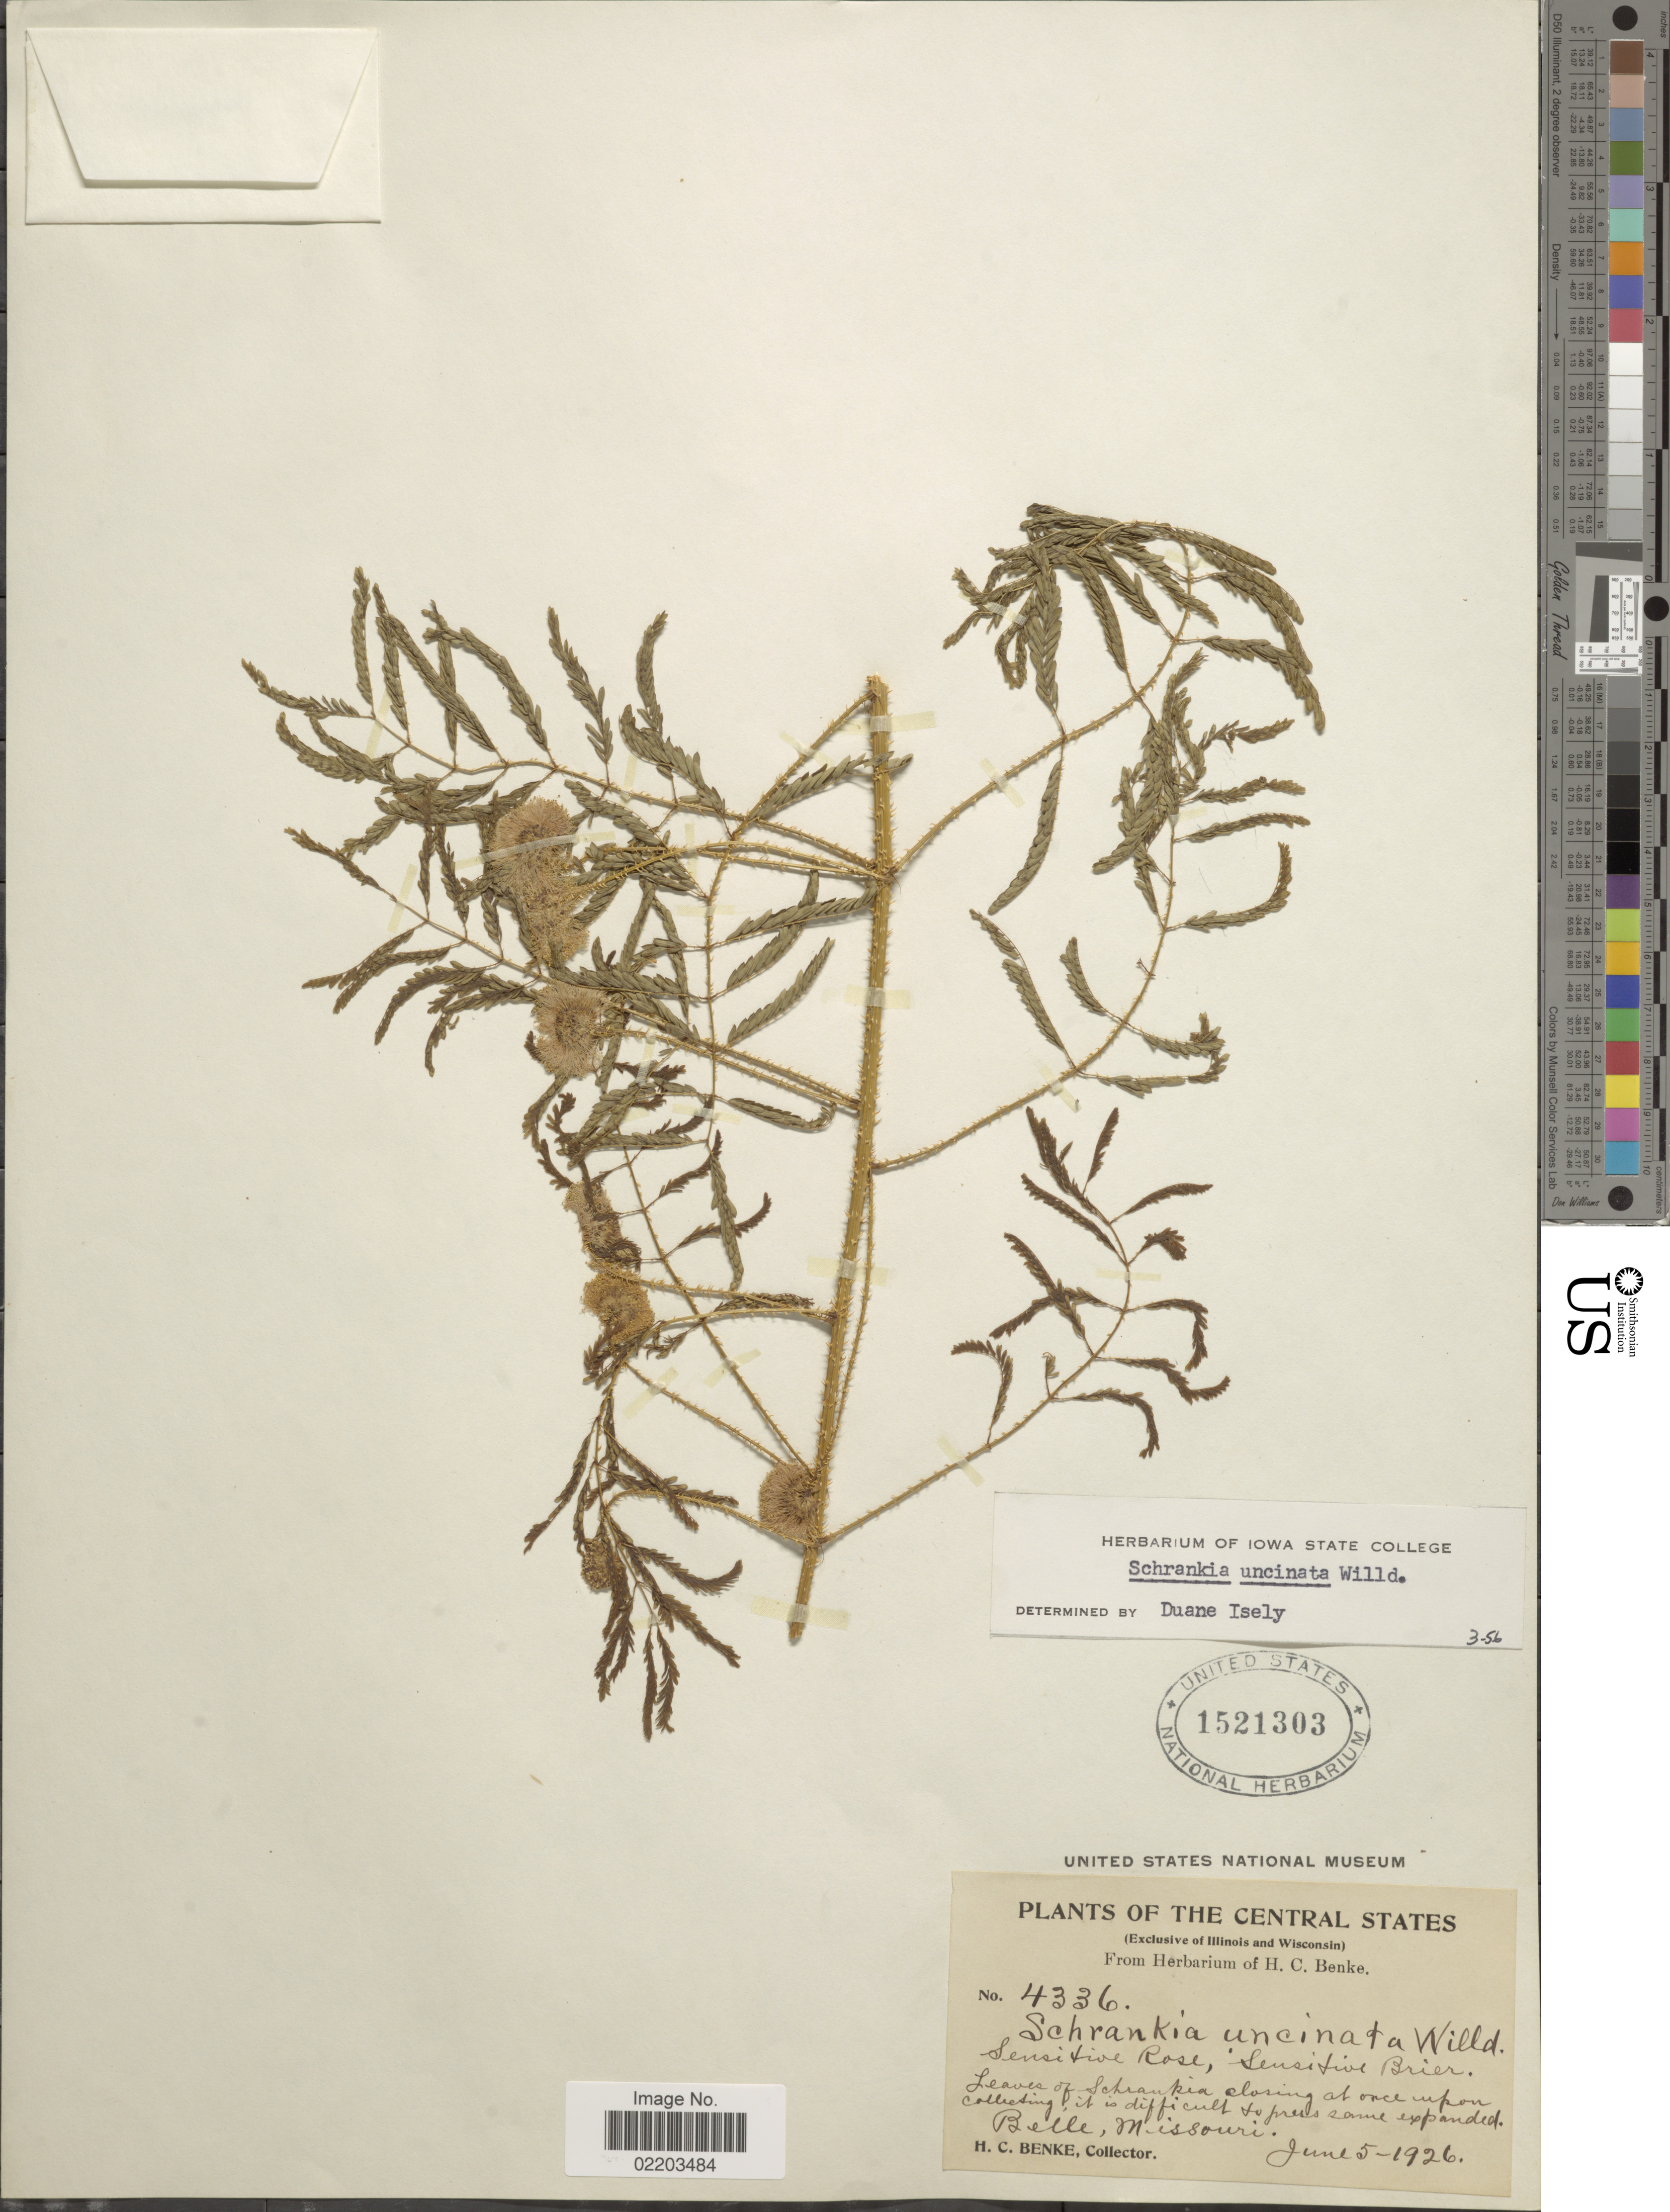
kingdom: Plantae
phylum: Tracheophyta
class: Magnoliopsida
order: Fabales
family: Fabaceae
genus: Mimosa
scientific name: Mimosa nuttallii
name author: (DC.) B.L. Turner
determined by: Strong, M. T., (US), Smithsonian Institution - National Museum of Natural History (UNITED STATES)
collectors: H. Benke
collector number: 4336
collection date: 1926-06-05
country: United States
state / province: Missouri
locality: The Central States, Belle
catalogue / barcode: US 1521303